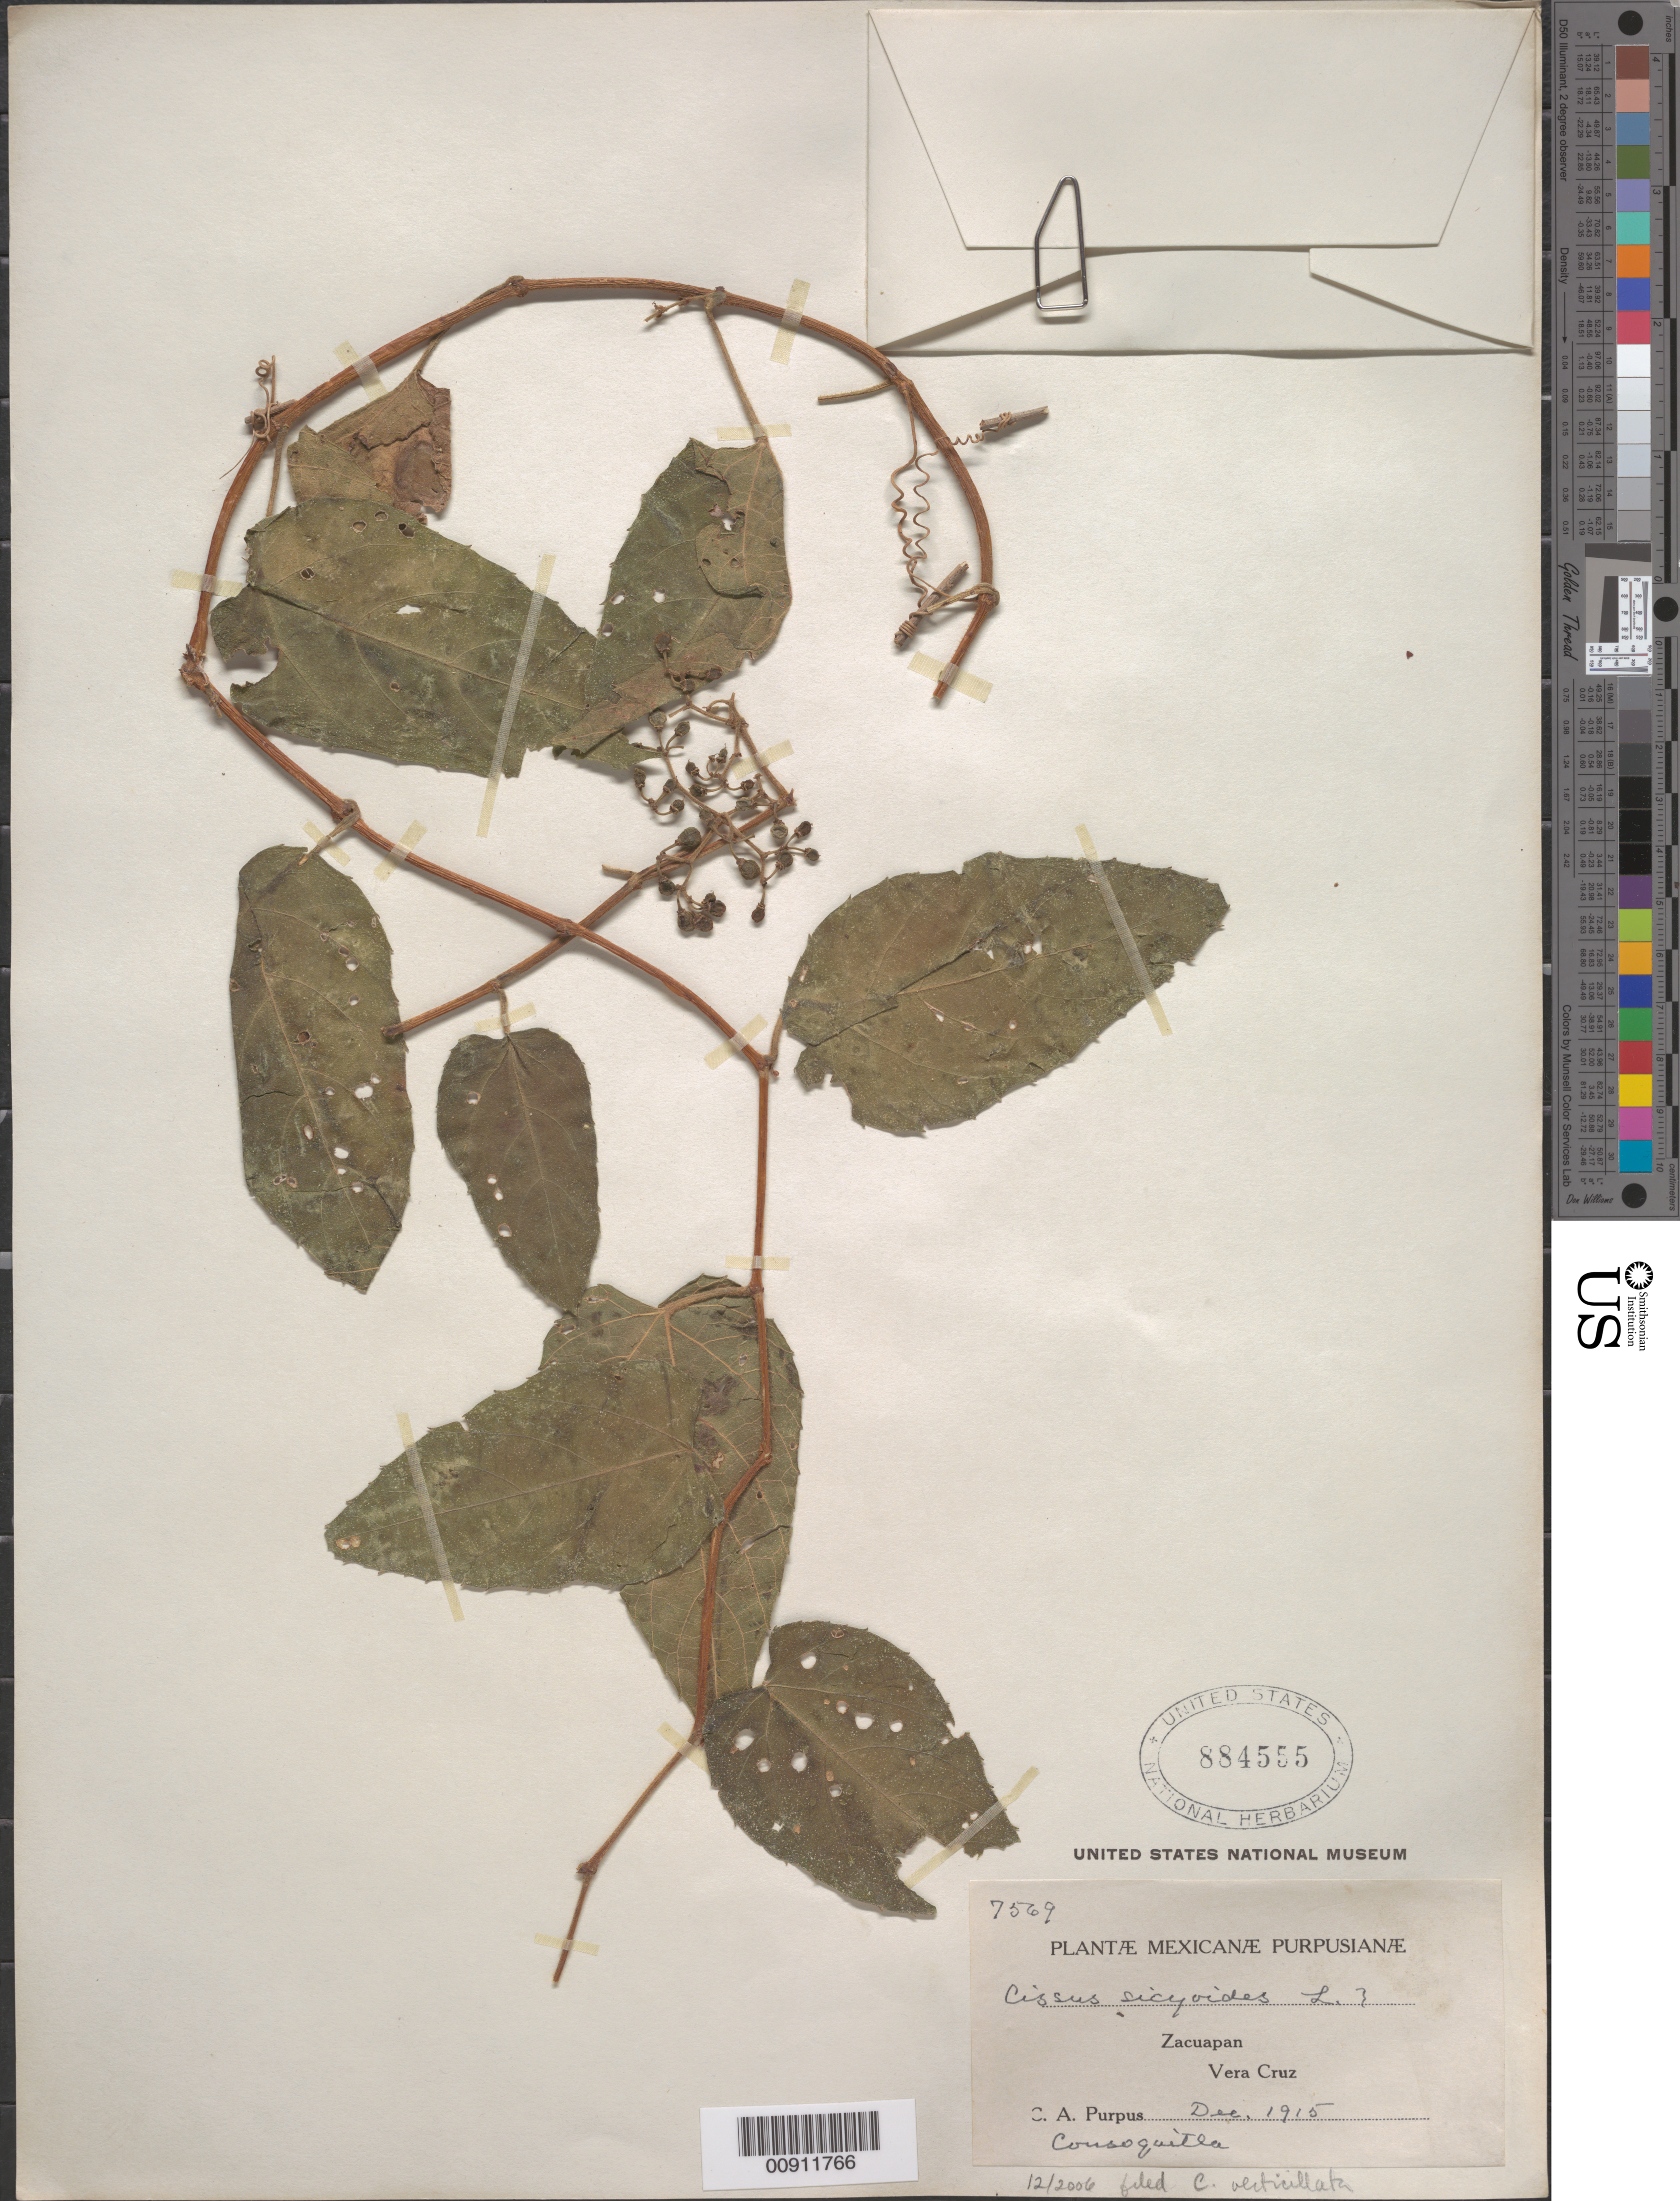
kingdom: Plantae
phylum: Tracheophyta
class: Magnoliopsida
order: Vitales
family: Vitaceae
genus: Cissus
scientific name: Cissus verticillata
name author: (L.) Nicolson & C.E. Jarvis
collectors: C. A. Purpus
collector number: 7569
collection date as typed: Dec 1915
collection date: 1915-12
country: Mexico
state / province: Veracruz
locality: Consoquitla. Zacuapan, Veracruz.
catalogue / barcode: US 884555